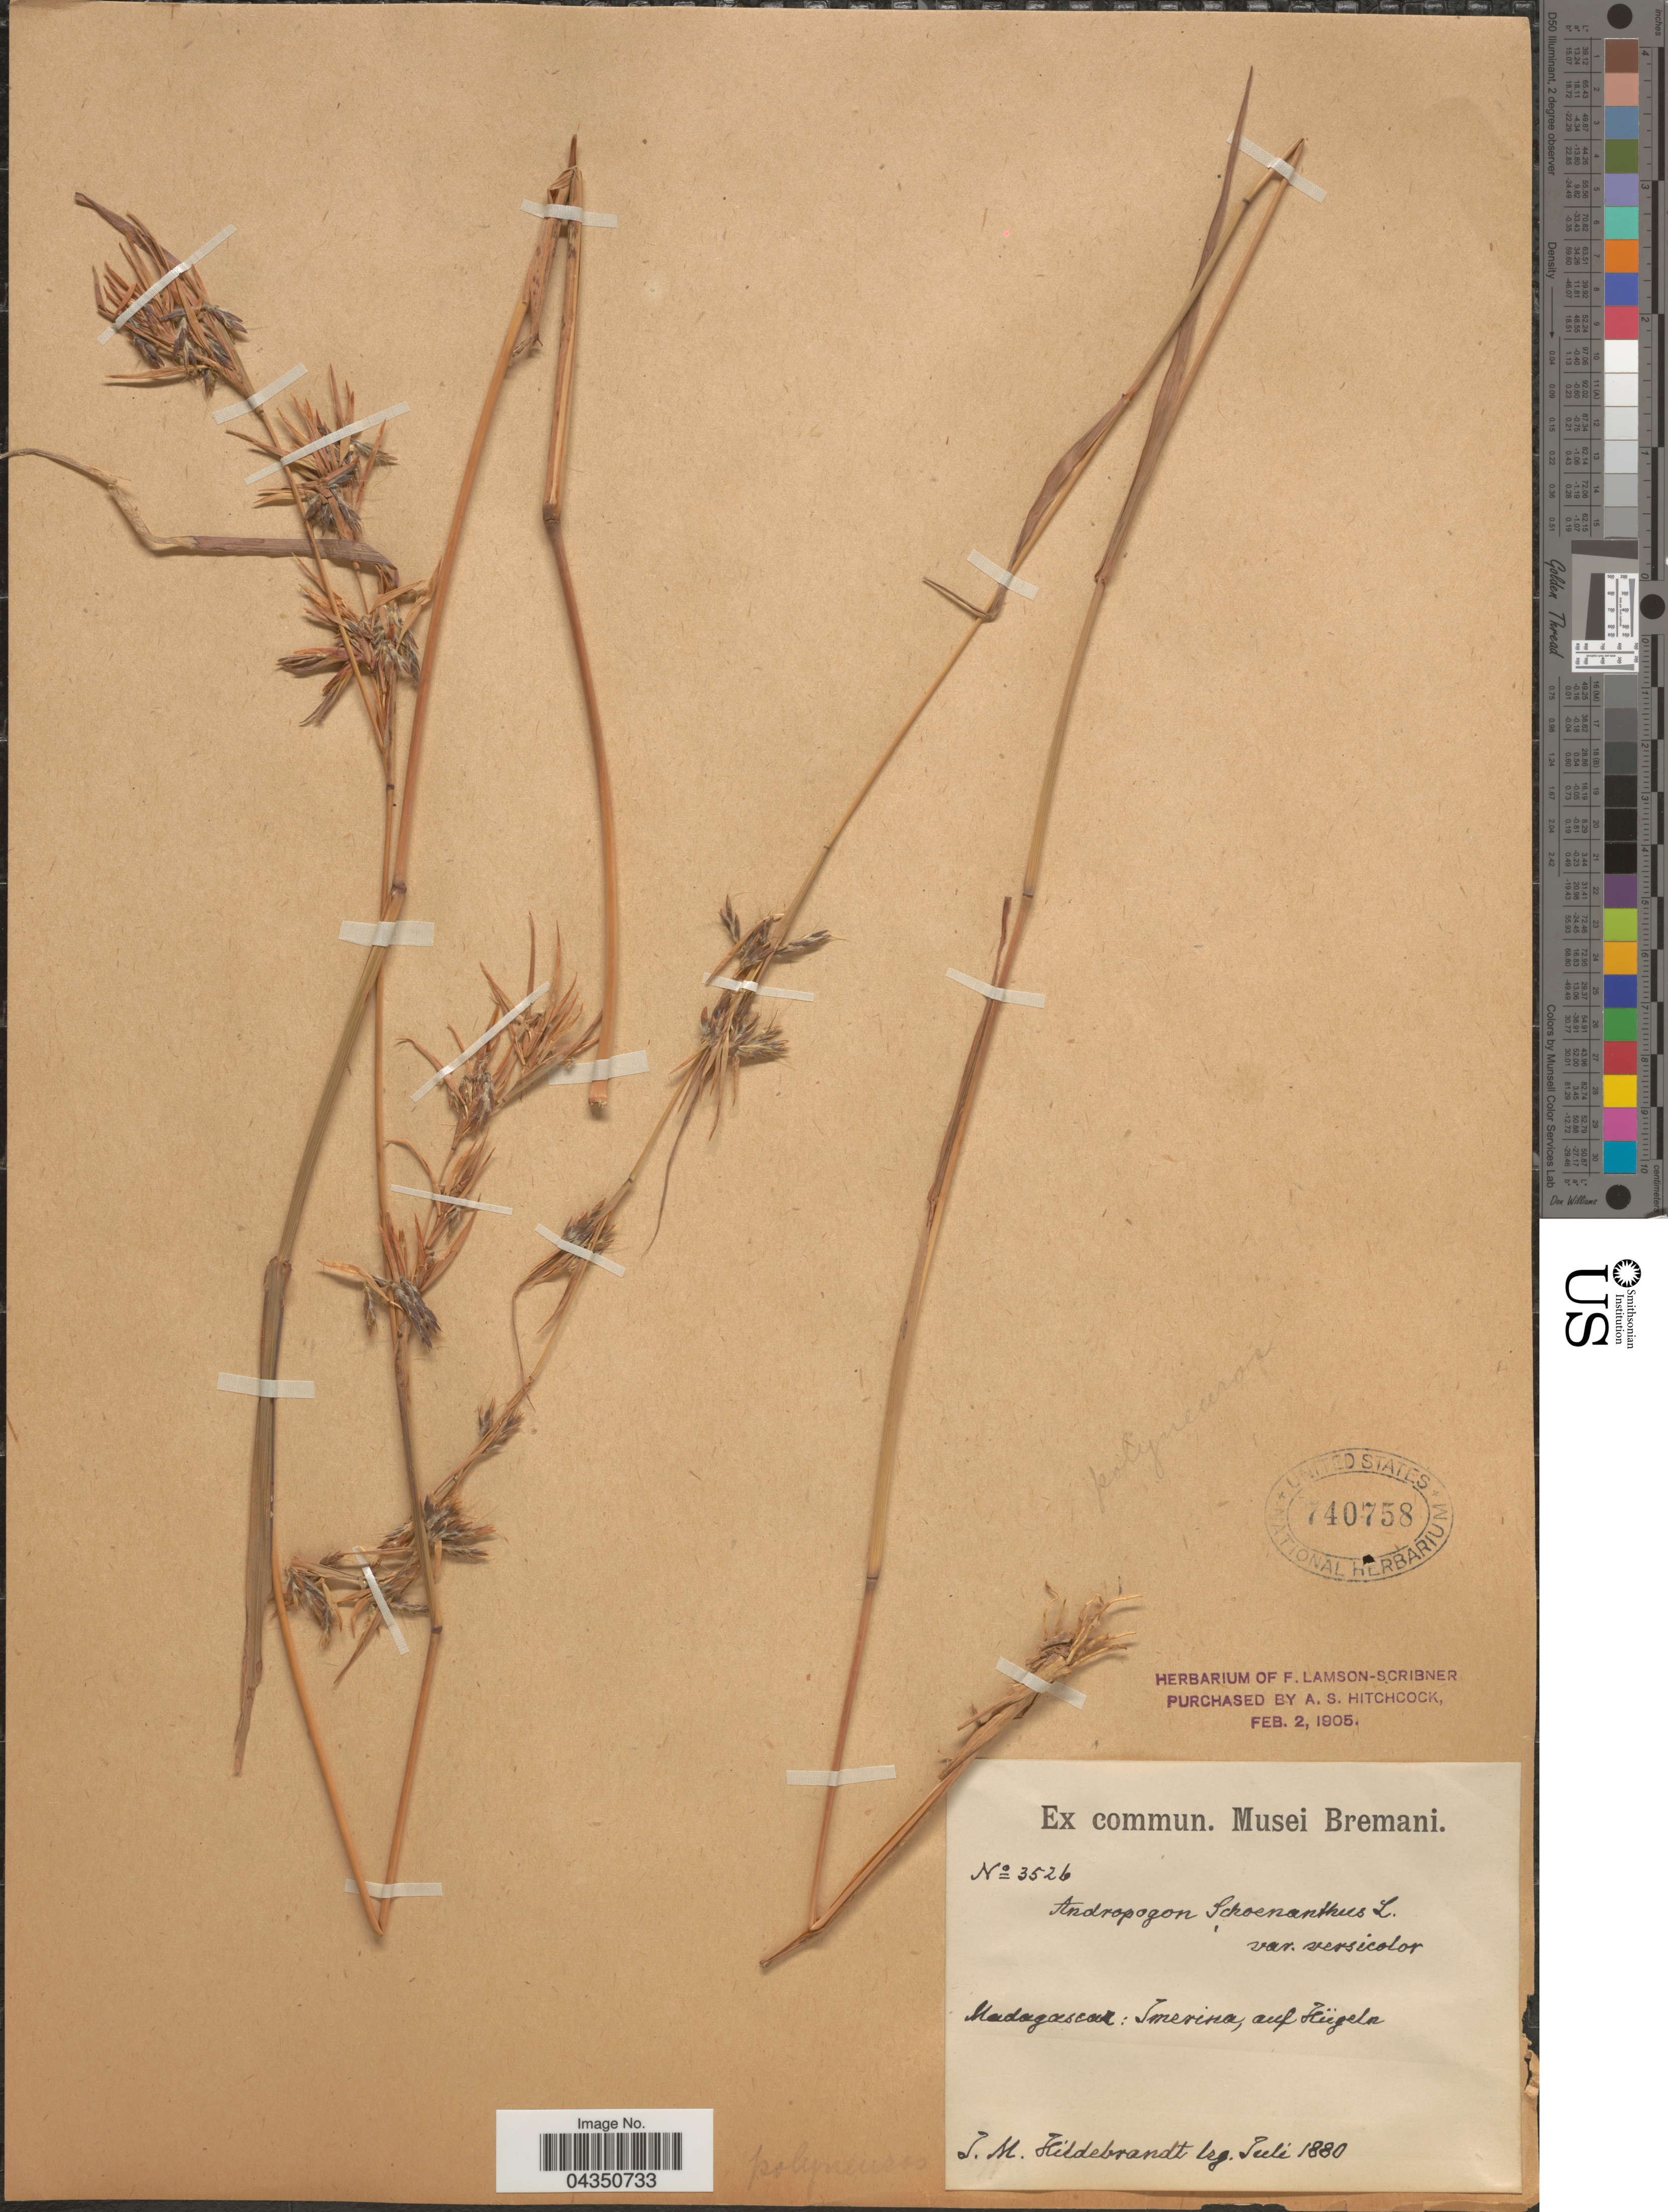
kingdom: Plantae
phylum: Tracheophyta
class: Liliopsida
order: Poales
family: Poaceae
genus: Cymbopogon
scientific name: Cymbopogon sp.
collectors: J. Hildebrandt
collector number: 3526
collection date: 1880-07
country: Madagascar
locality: Imerina, auf Hügeln.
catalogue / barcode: US 740758